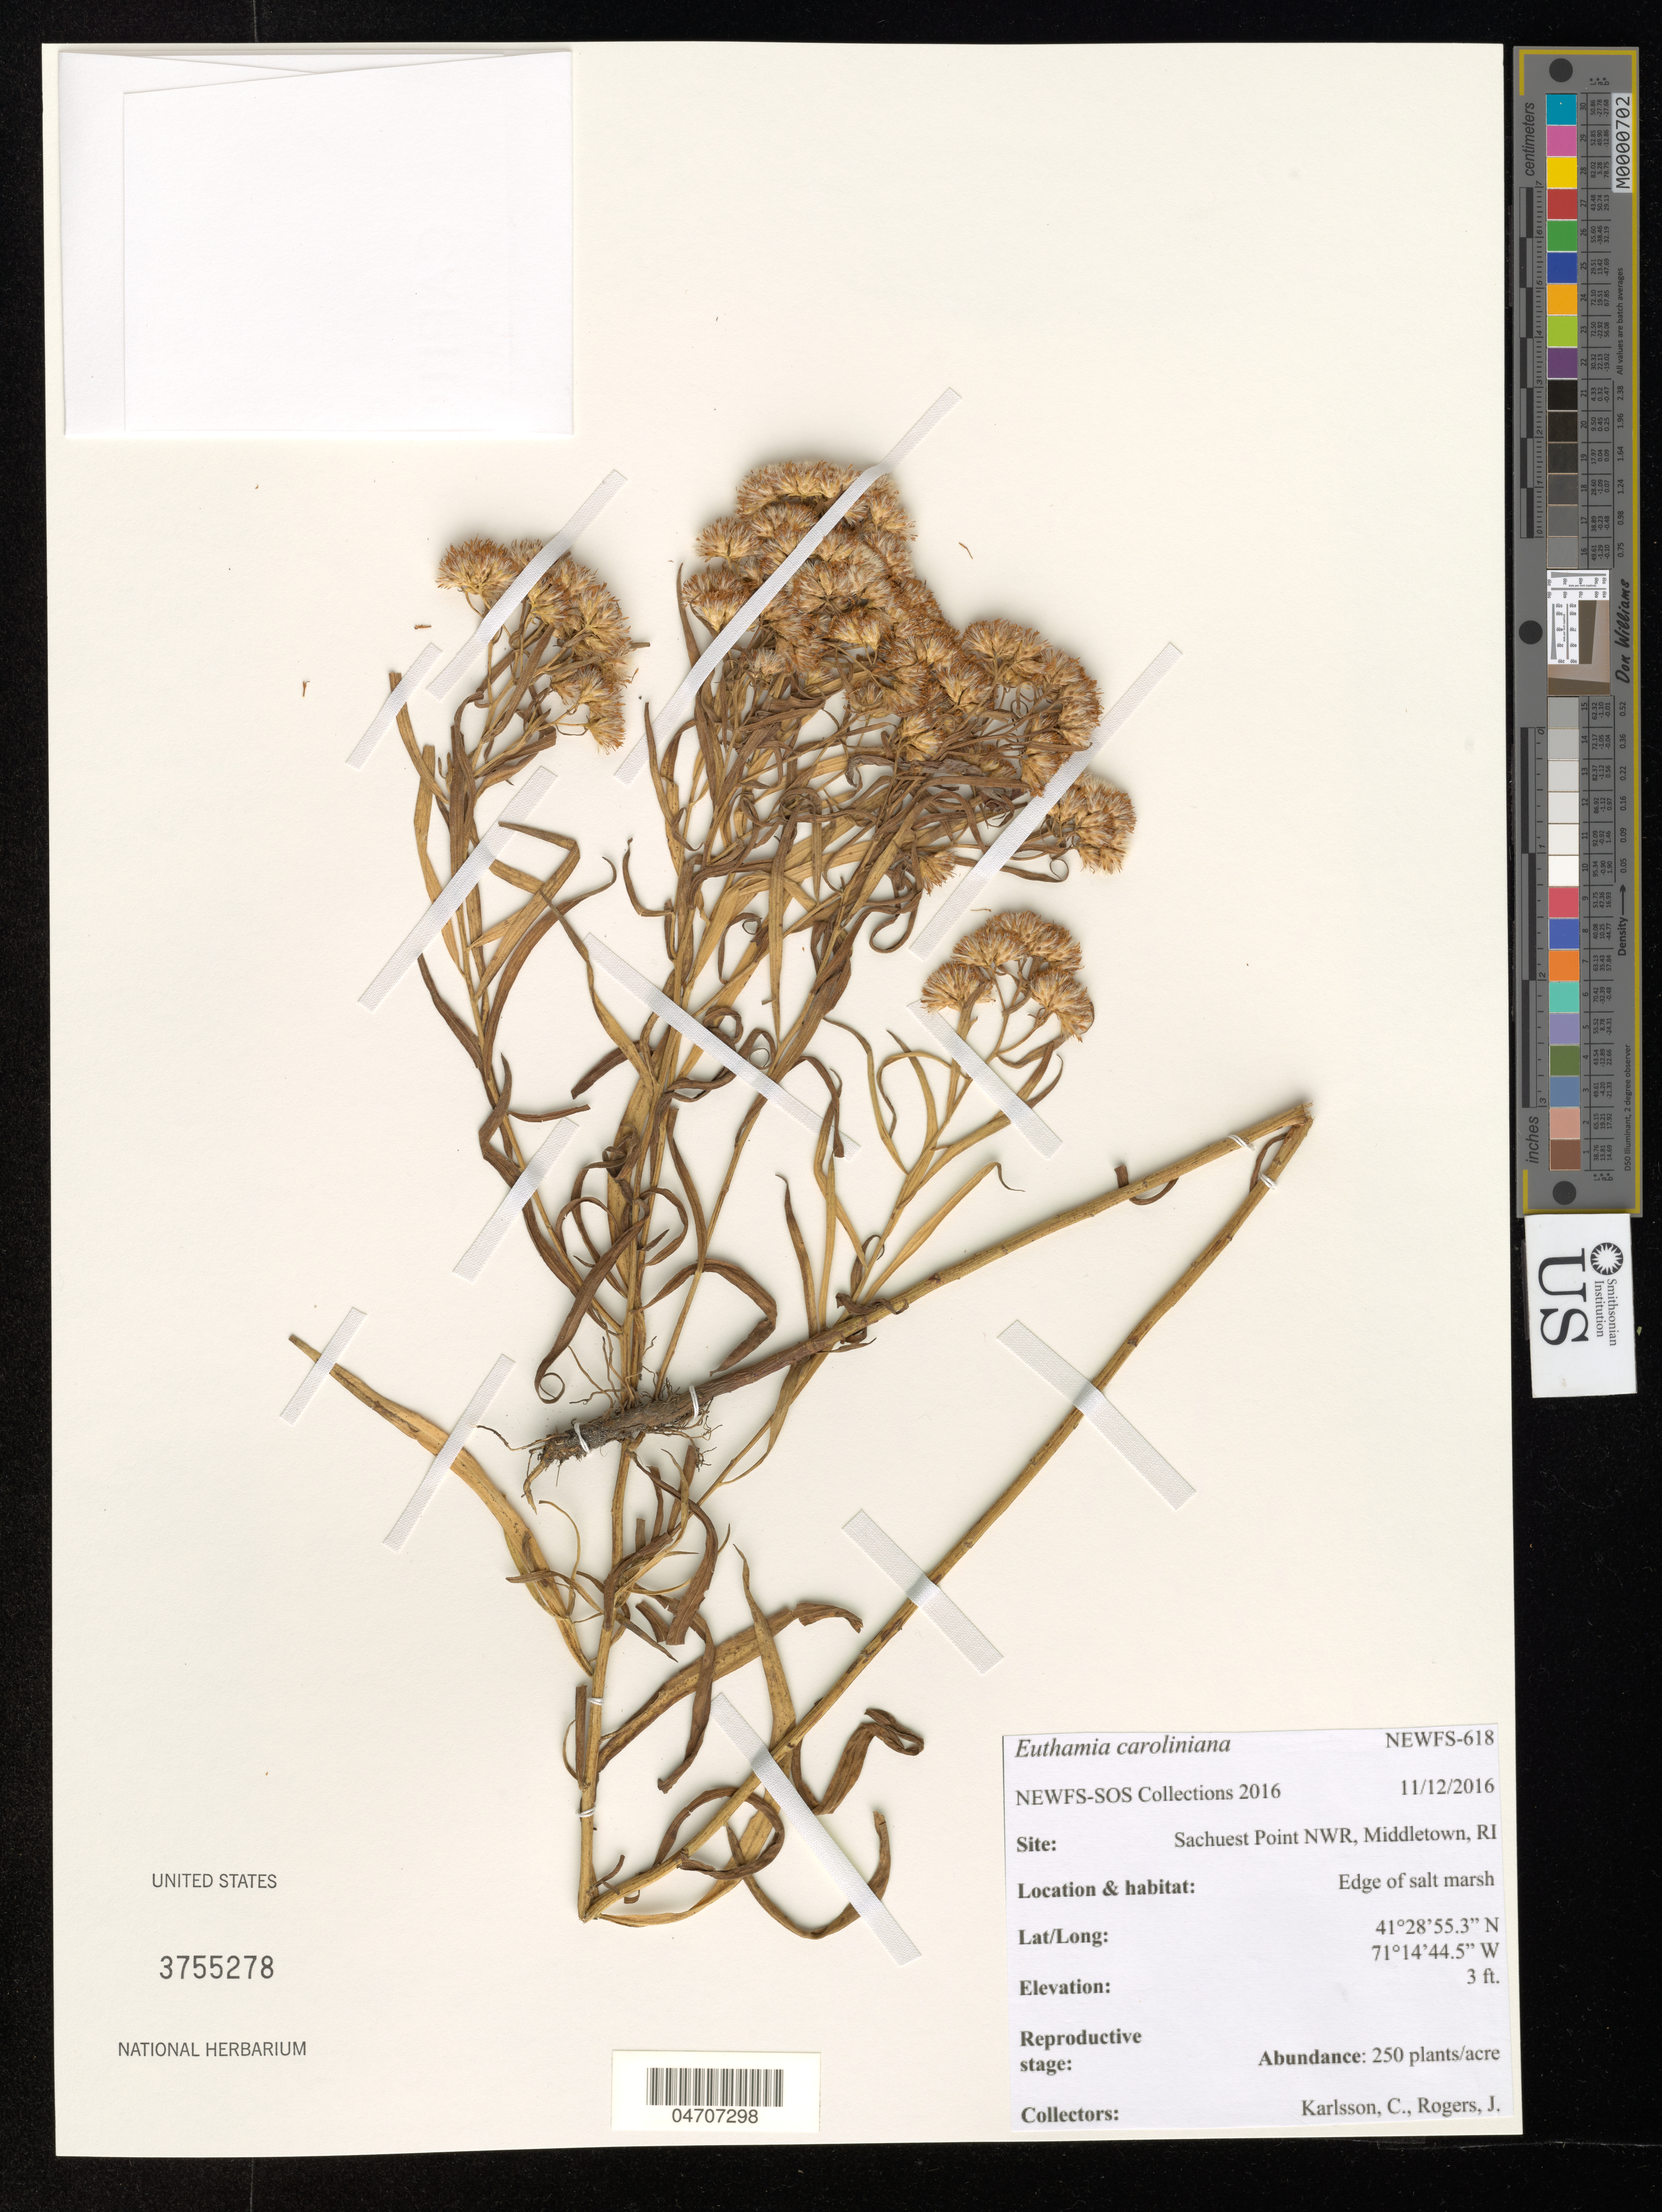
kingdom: Plantae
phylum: Tracheophyta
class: Magnoliopsida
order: Asterales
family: Asteraceae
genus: Euthamia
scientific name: Euthamia caroliniana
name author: (L.) Greene ex Porter & Britton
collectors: C. Karlsson & J. Rogers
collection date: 2016-11-12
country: United States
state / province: Rhode Island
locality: Site: Sachuest Point NWR, Middletown, RI.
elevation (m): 1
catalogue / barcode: US 3755278